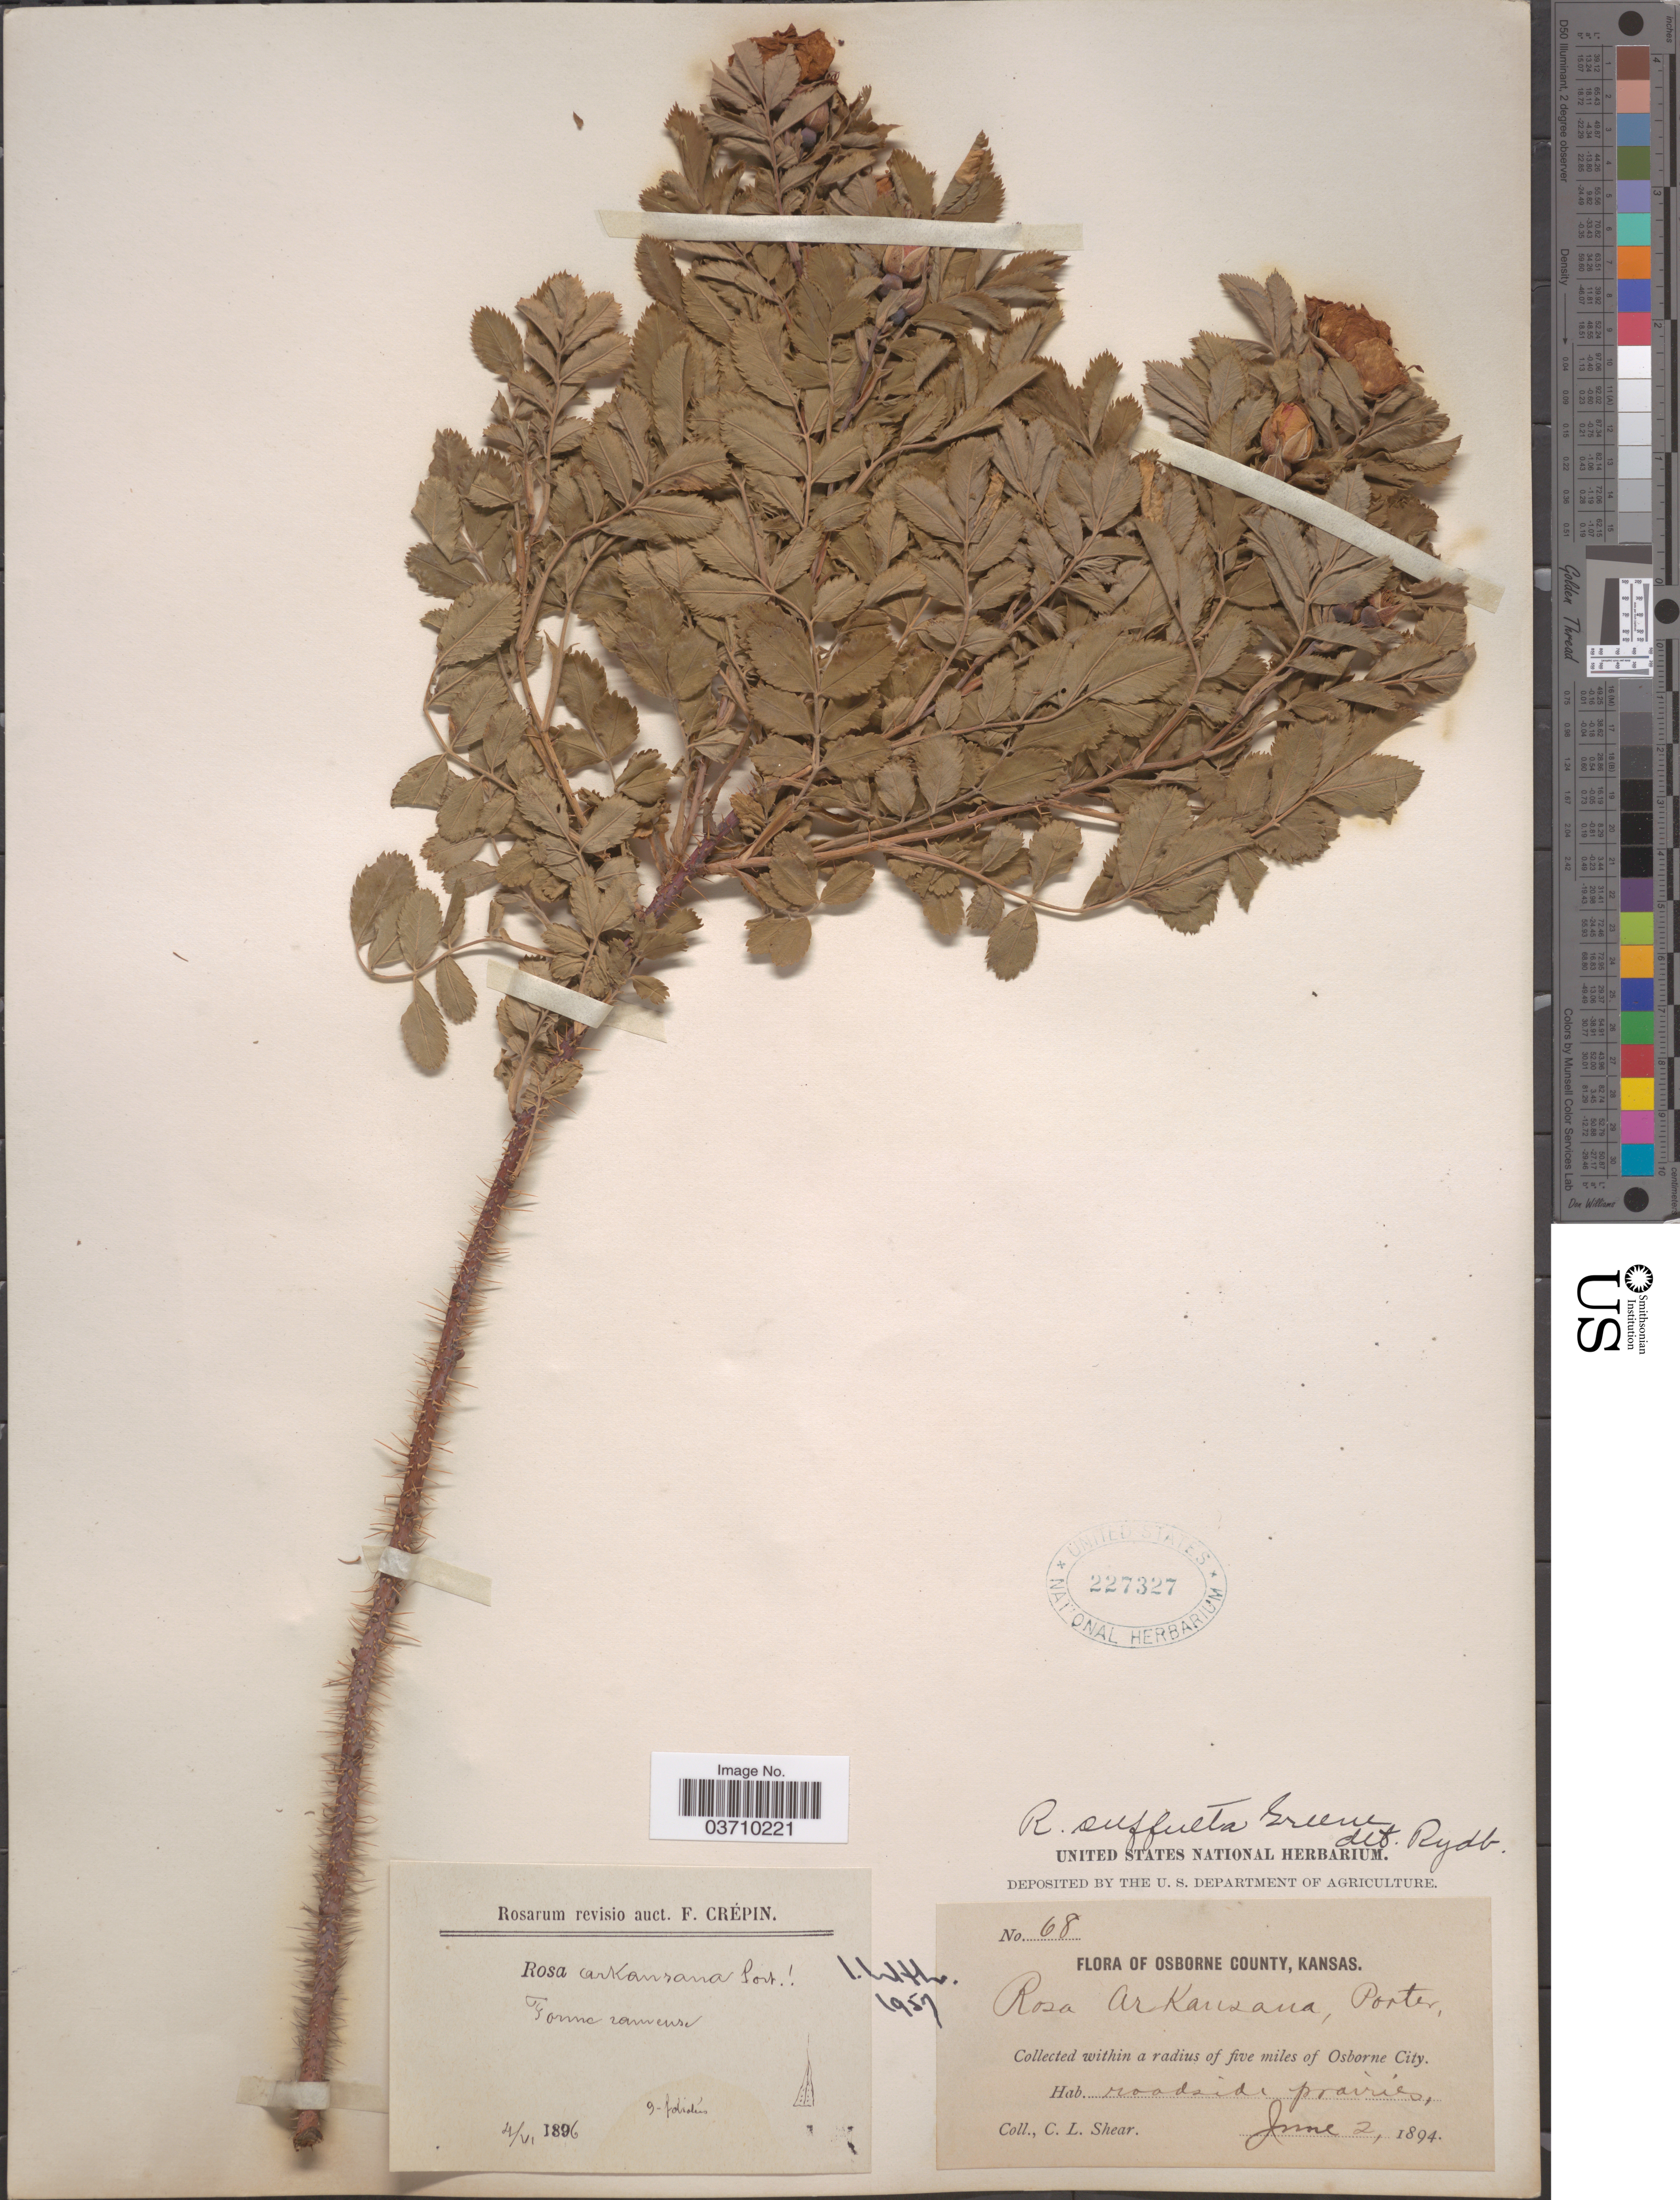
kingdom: Plantae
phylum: Tracheophyta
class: Magnoliopsida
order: Rosales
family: Rosaceae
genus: Rosa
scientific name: Rosa arkansana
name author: Porter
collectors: C. L. Shear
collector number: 68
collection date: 1894-06-02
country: United States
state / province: Kansas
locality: Osborne County. Five miles of Osborne City.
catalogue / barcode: US 227327